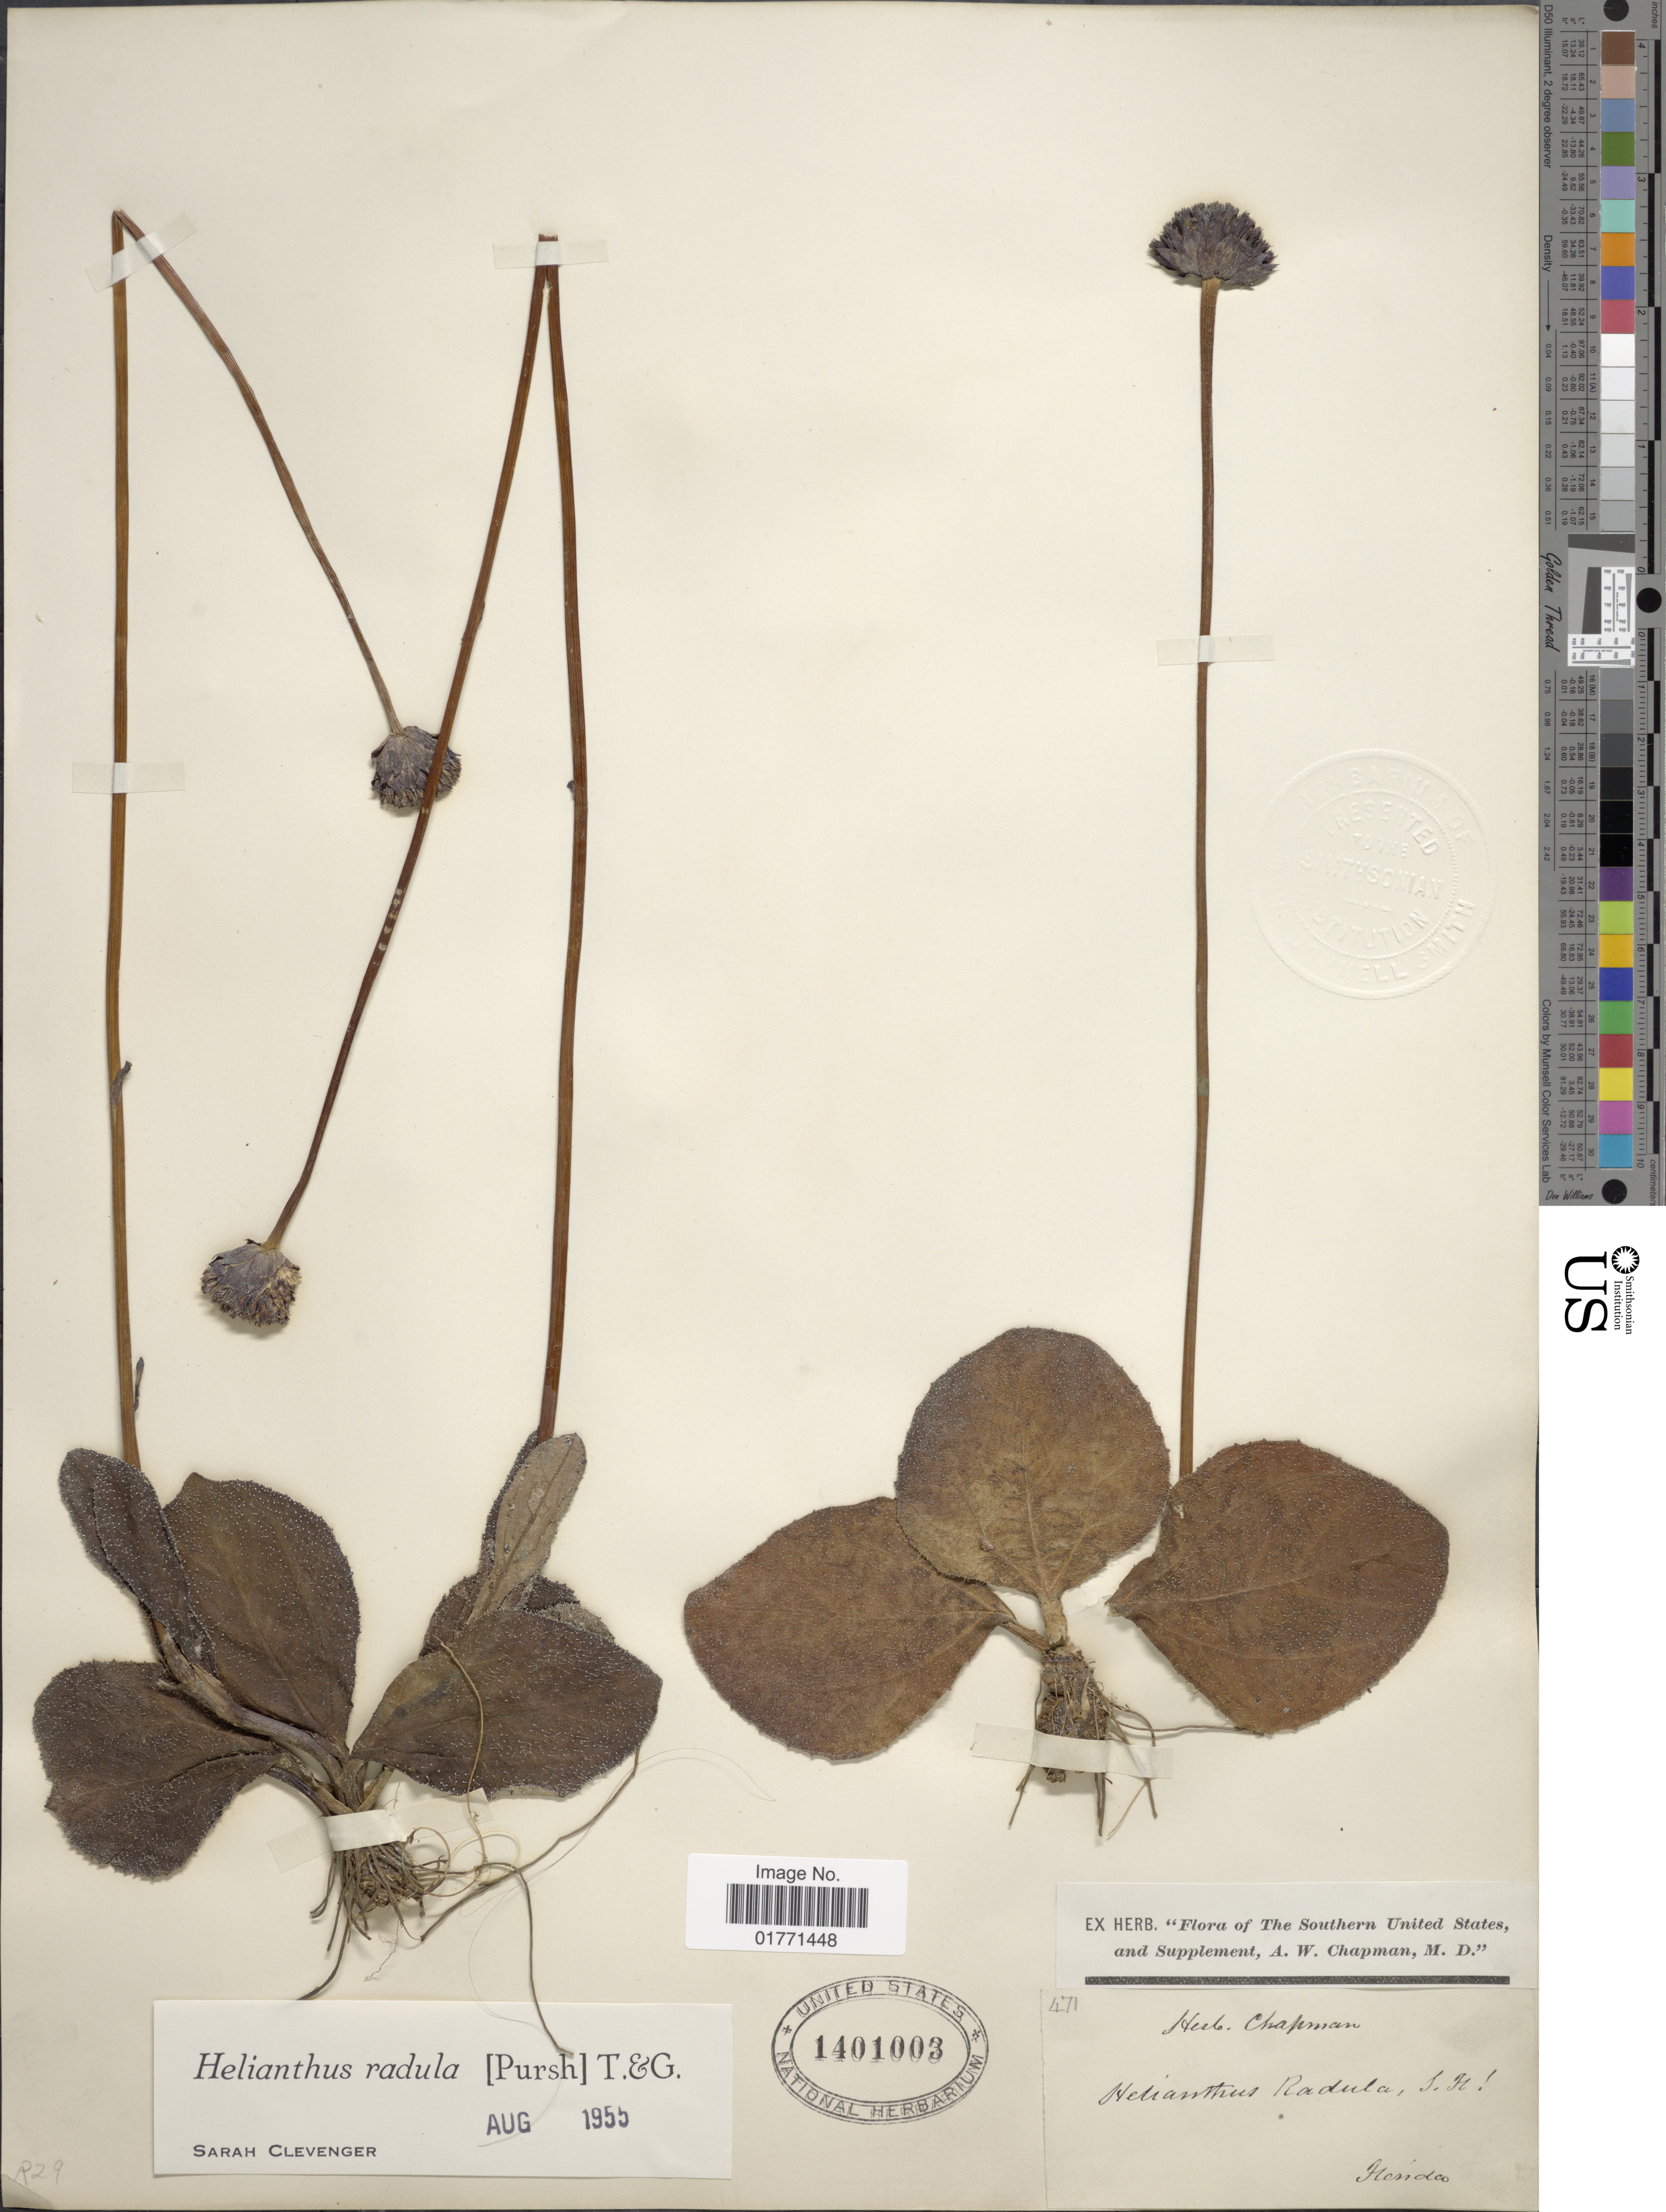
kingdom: Plantae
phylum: Tracheophyta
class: Magnoliopsida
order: Asterales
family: Asteraceae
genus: Helianthus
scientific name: Helianthus radula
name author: (Pursh) Torr. & A. Gray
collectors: A. W. Chapman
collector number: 471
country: United States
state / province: Florida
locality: Florida.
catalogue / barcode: US 1401003